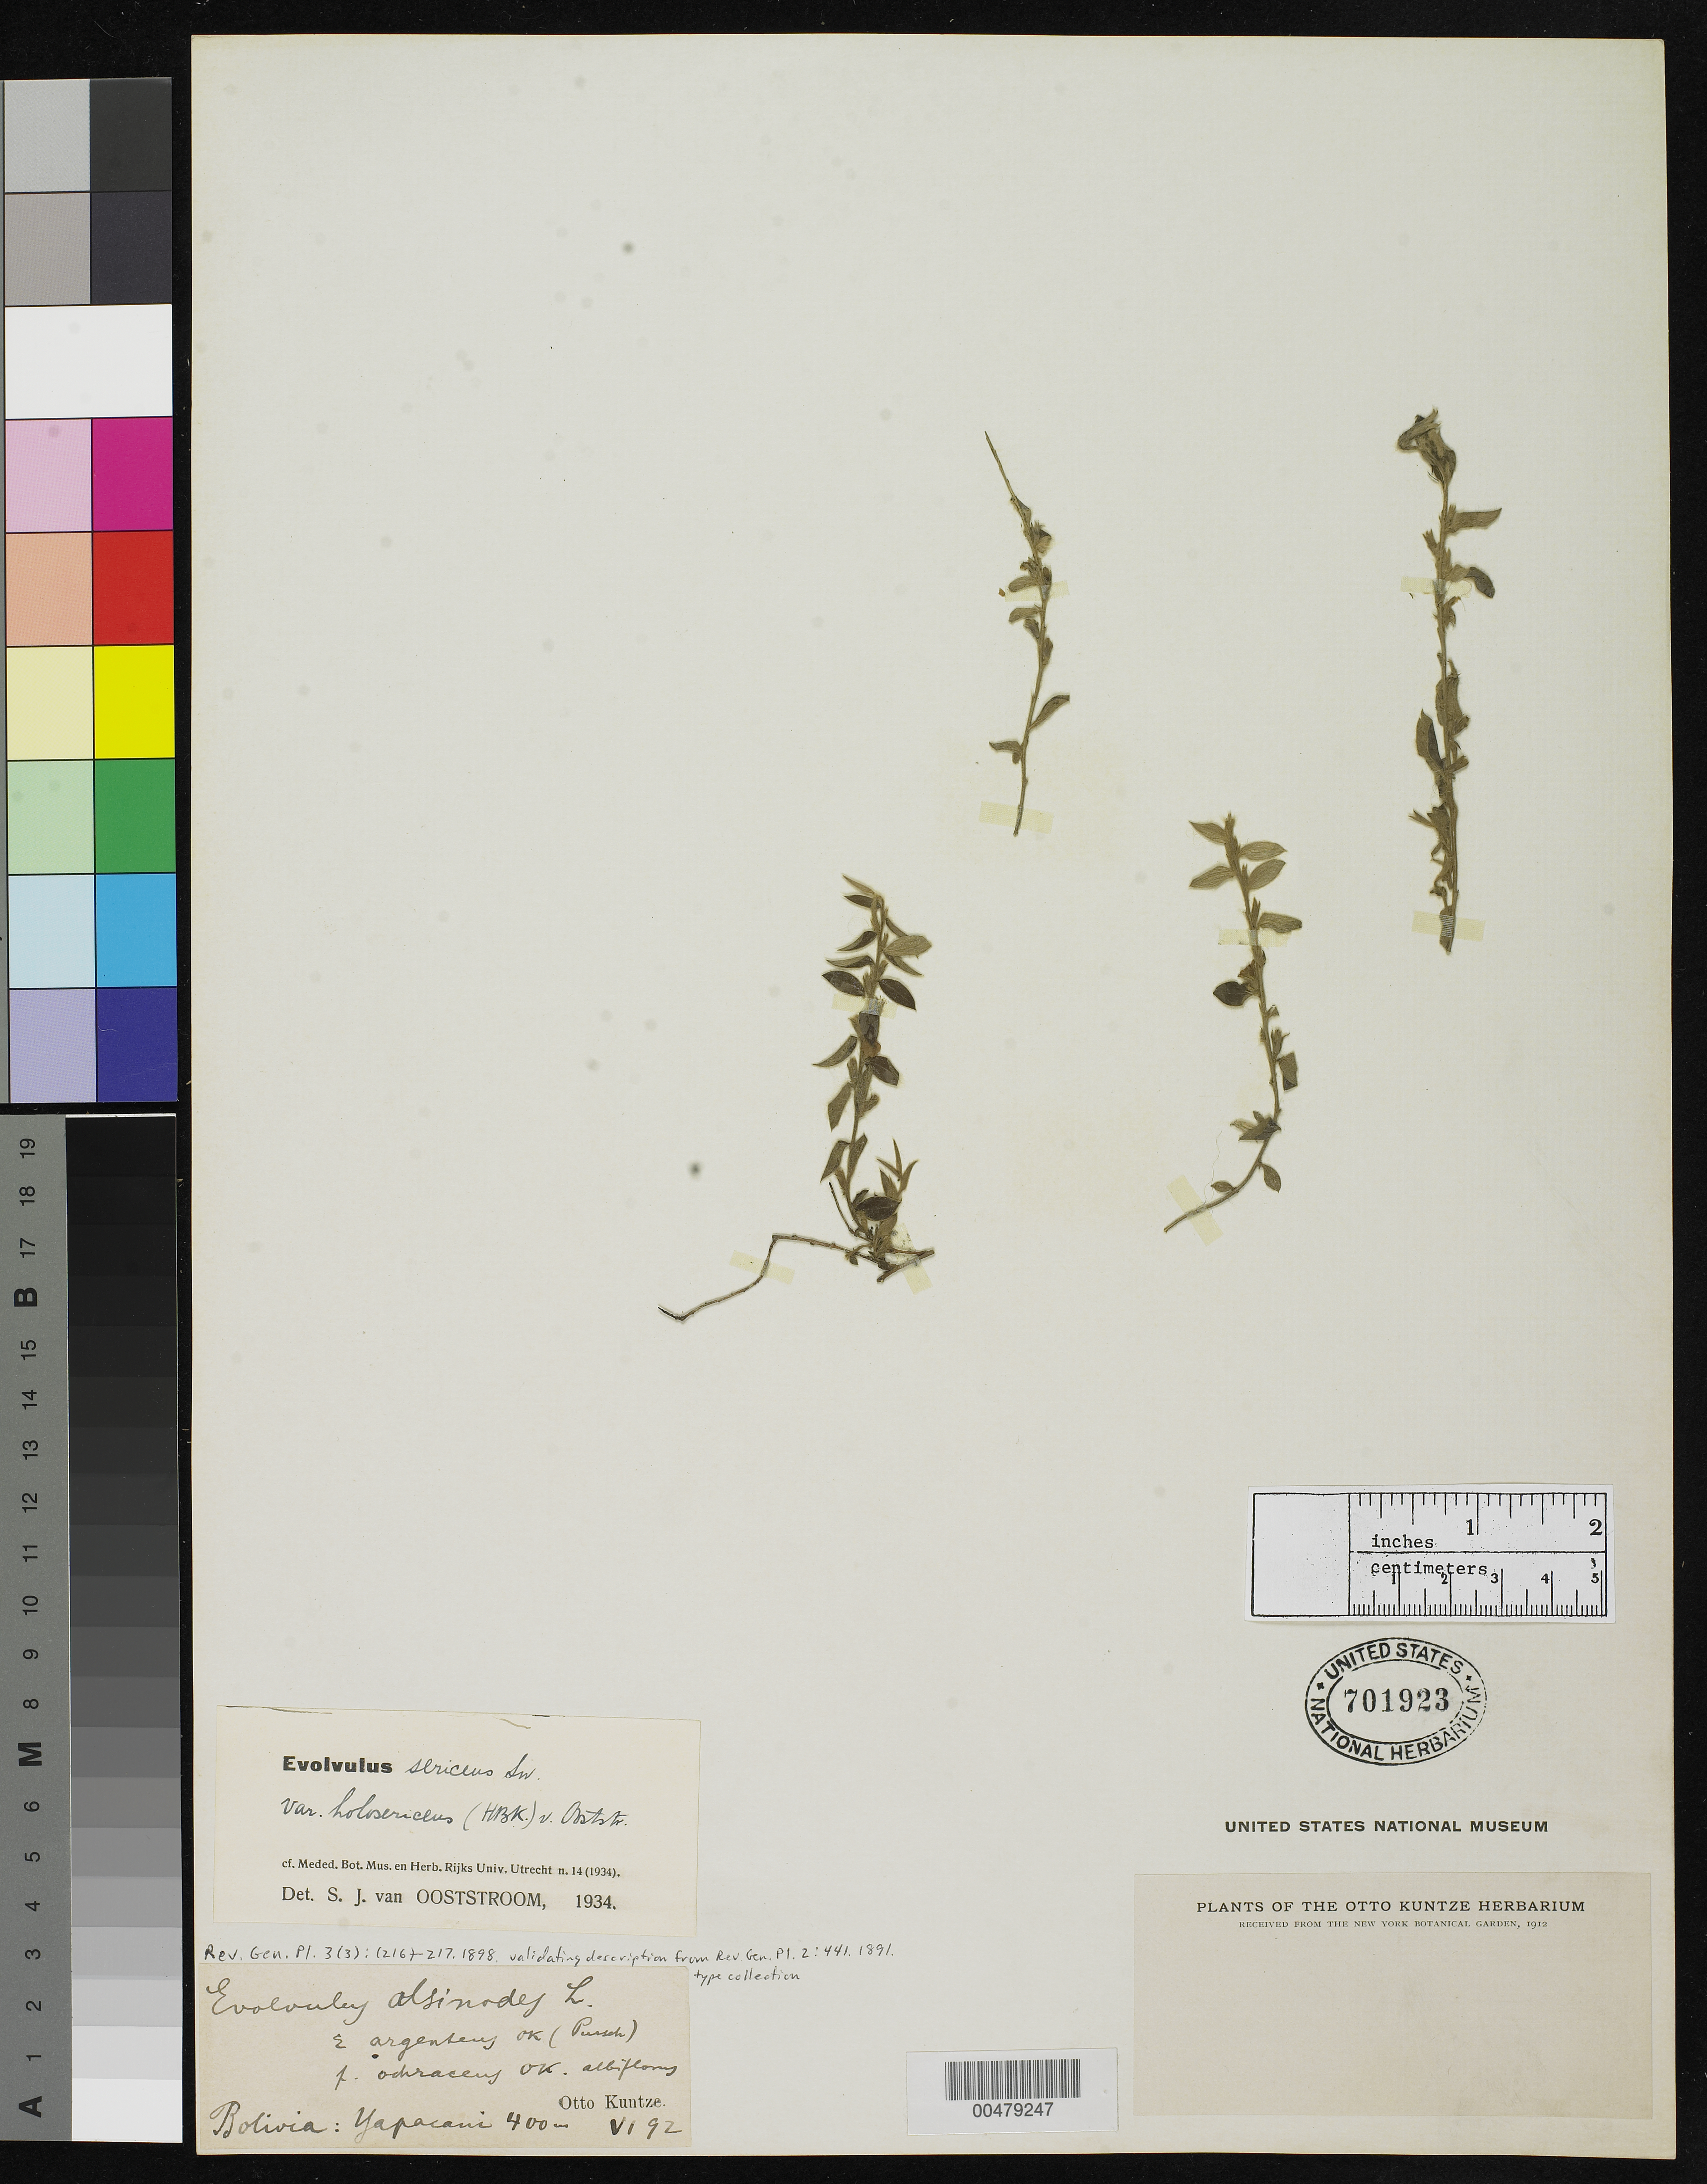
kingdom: Plantae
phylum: Tracheophyta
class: Magnoliopsida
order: Solanales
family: Convolvulaceae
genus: Evolvulus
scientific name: Evolvulus alsinoides subsp. argenteus f. ochraceus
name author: Kuntze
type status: Type Collection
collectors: C.E.O. Kuntze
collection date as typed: Jun 1892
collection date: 1892-06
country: Bolivia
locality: Yapacani.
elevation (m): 400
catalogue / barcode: US 701923